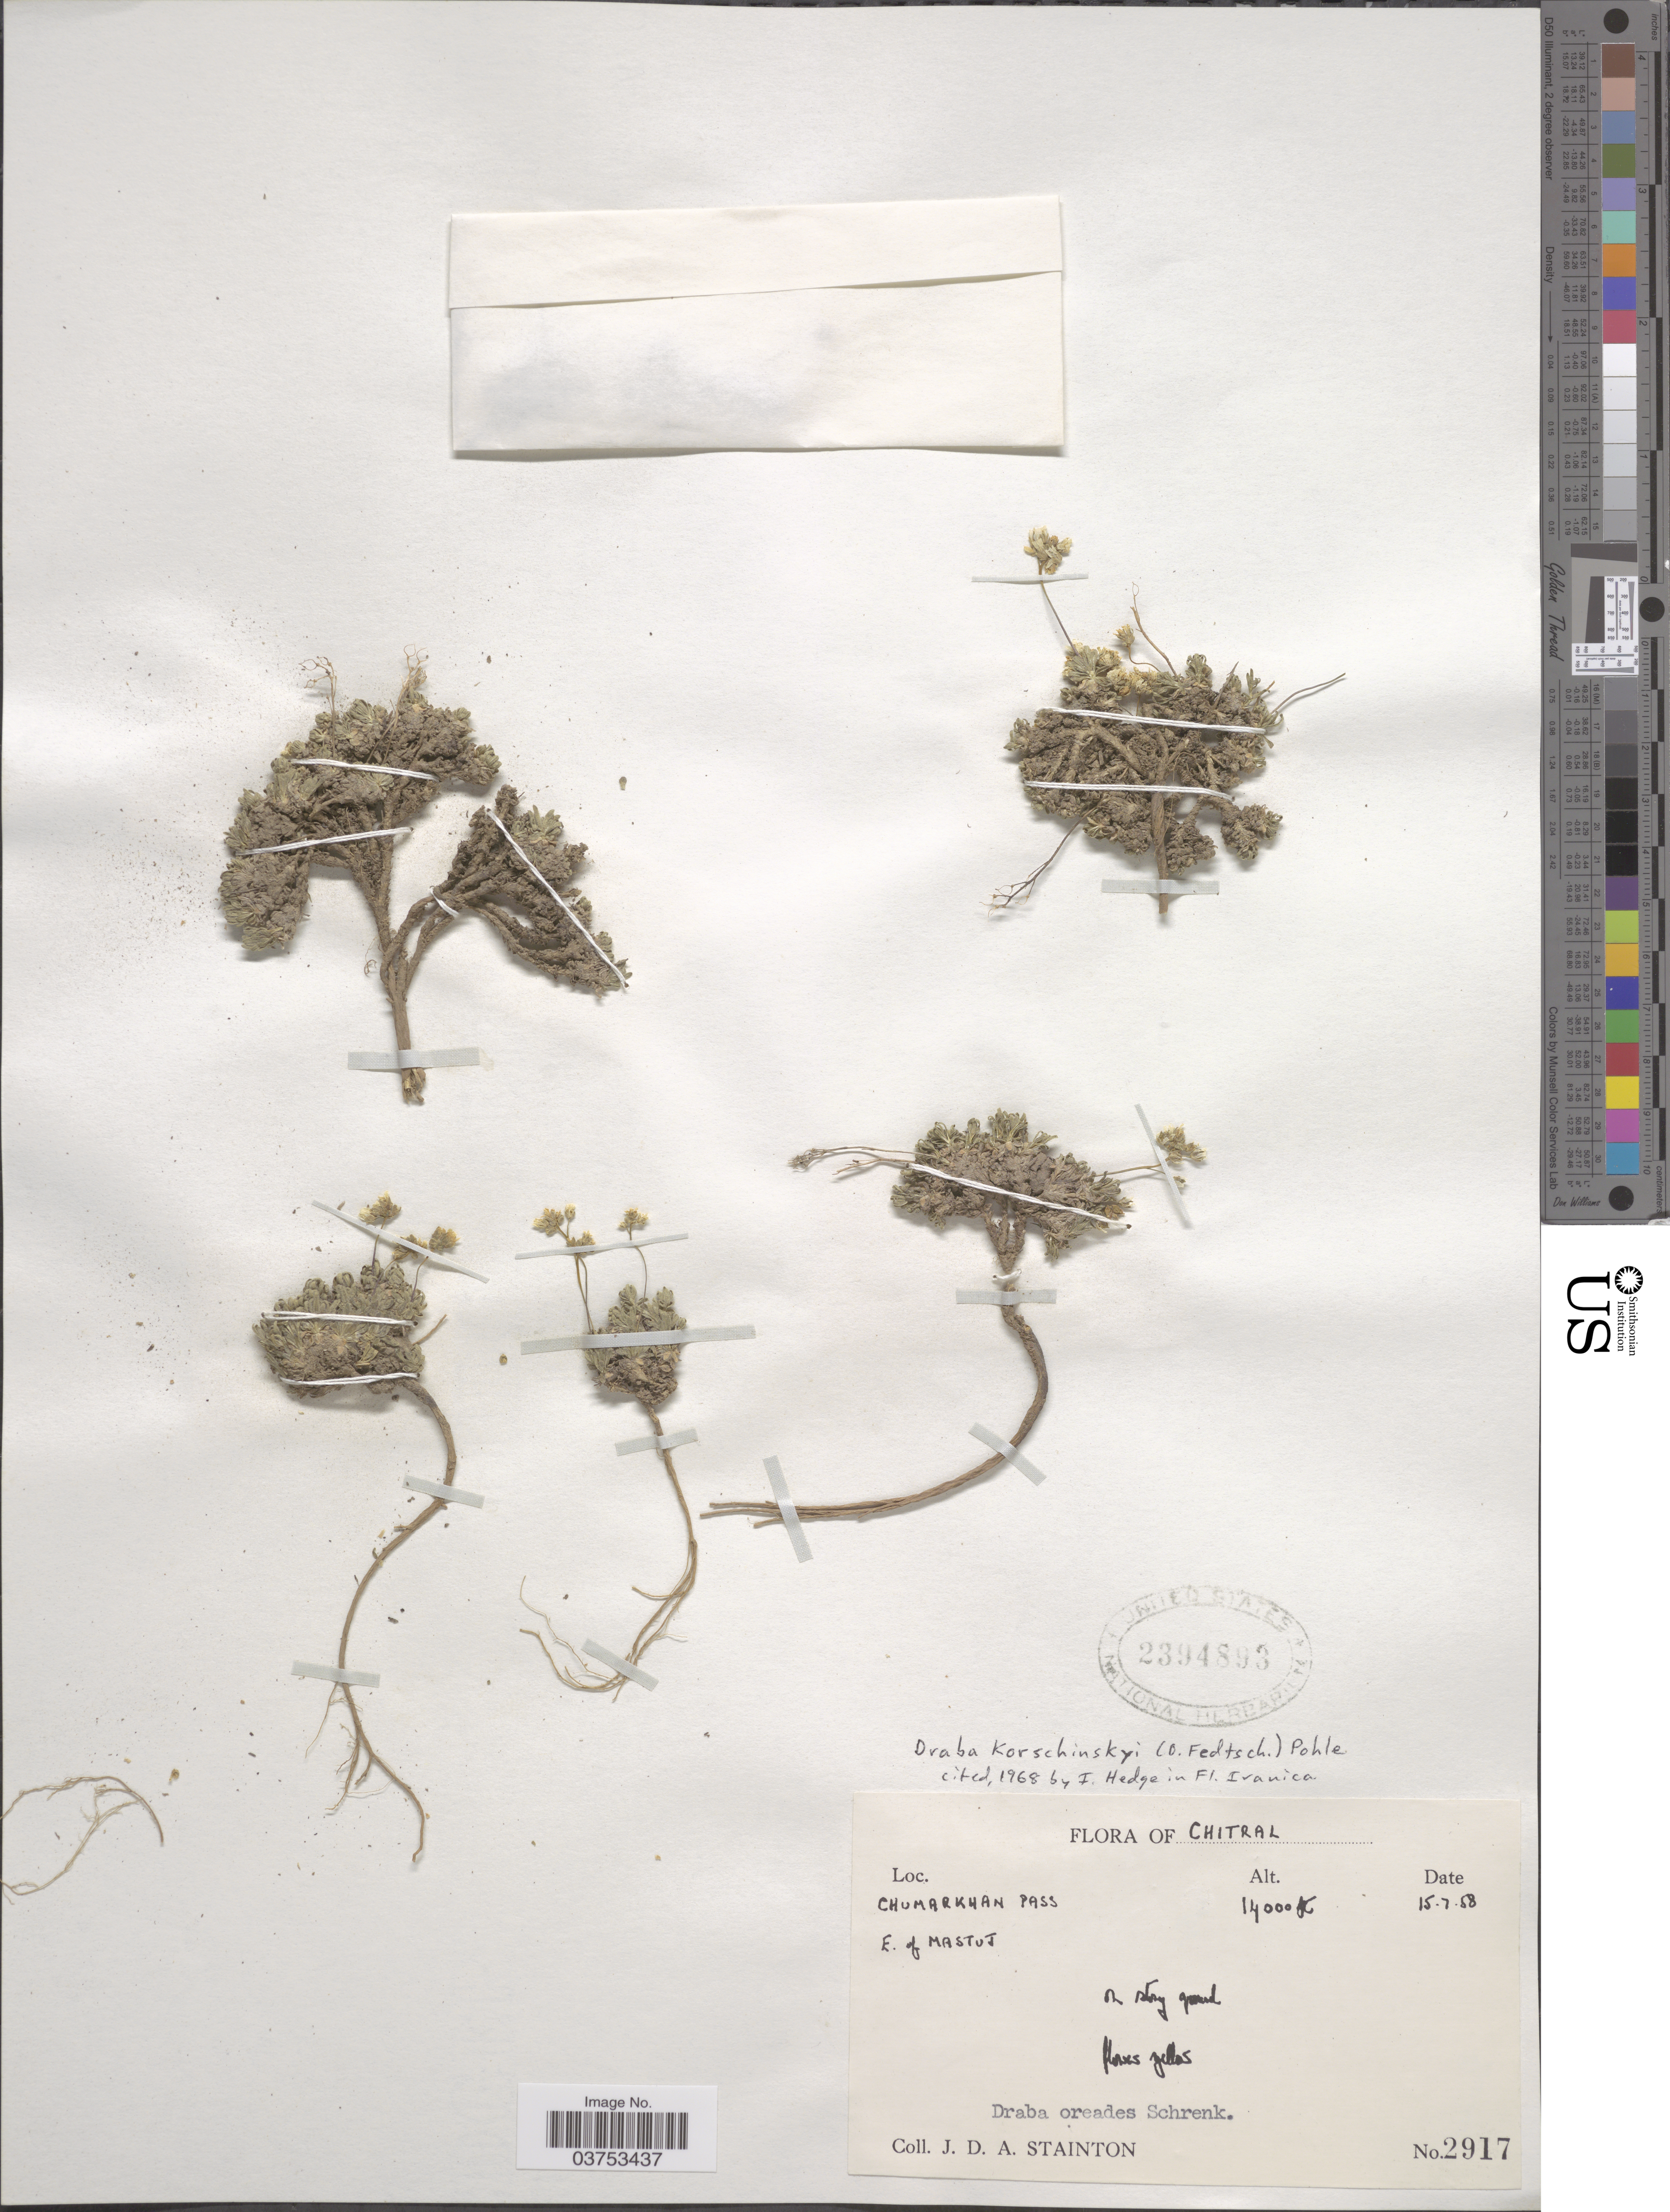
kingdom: Plantae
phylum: Tracheophyta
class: Magnoliopsida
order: Brassicales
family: Brassicaceae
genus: Draba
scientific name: Draba korschinskyi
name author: (O. Fedtsch.) Pohle ex O. Fedtsch.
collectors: J. Stainton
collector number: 2917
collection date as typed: Transcribed d/m/y: 15/7/58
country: Pakistan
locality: Chitral. Chumarkhan Pass E. of Mastut.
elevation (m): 4267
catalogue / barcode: US 2394893